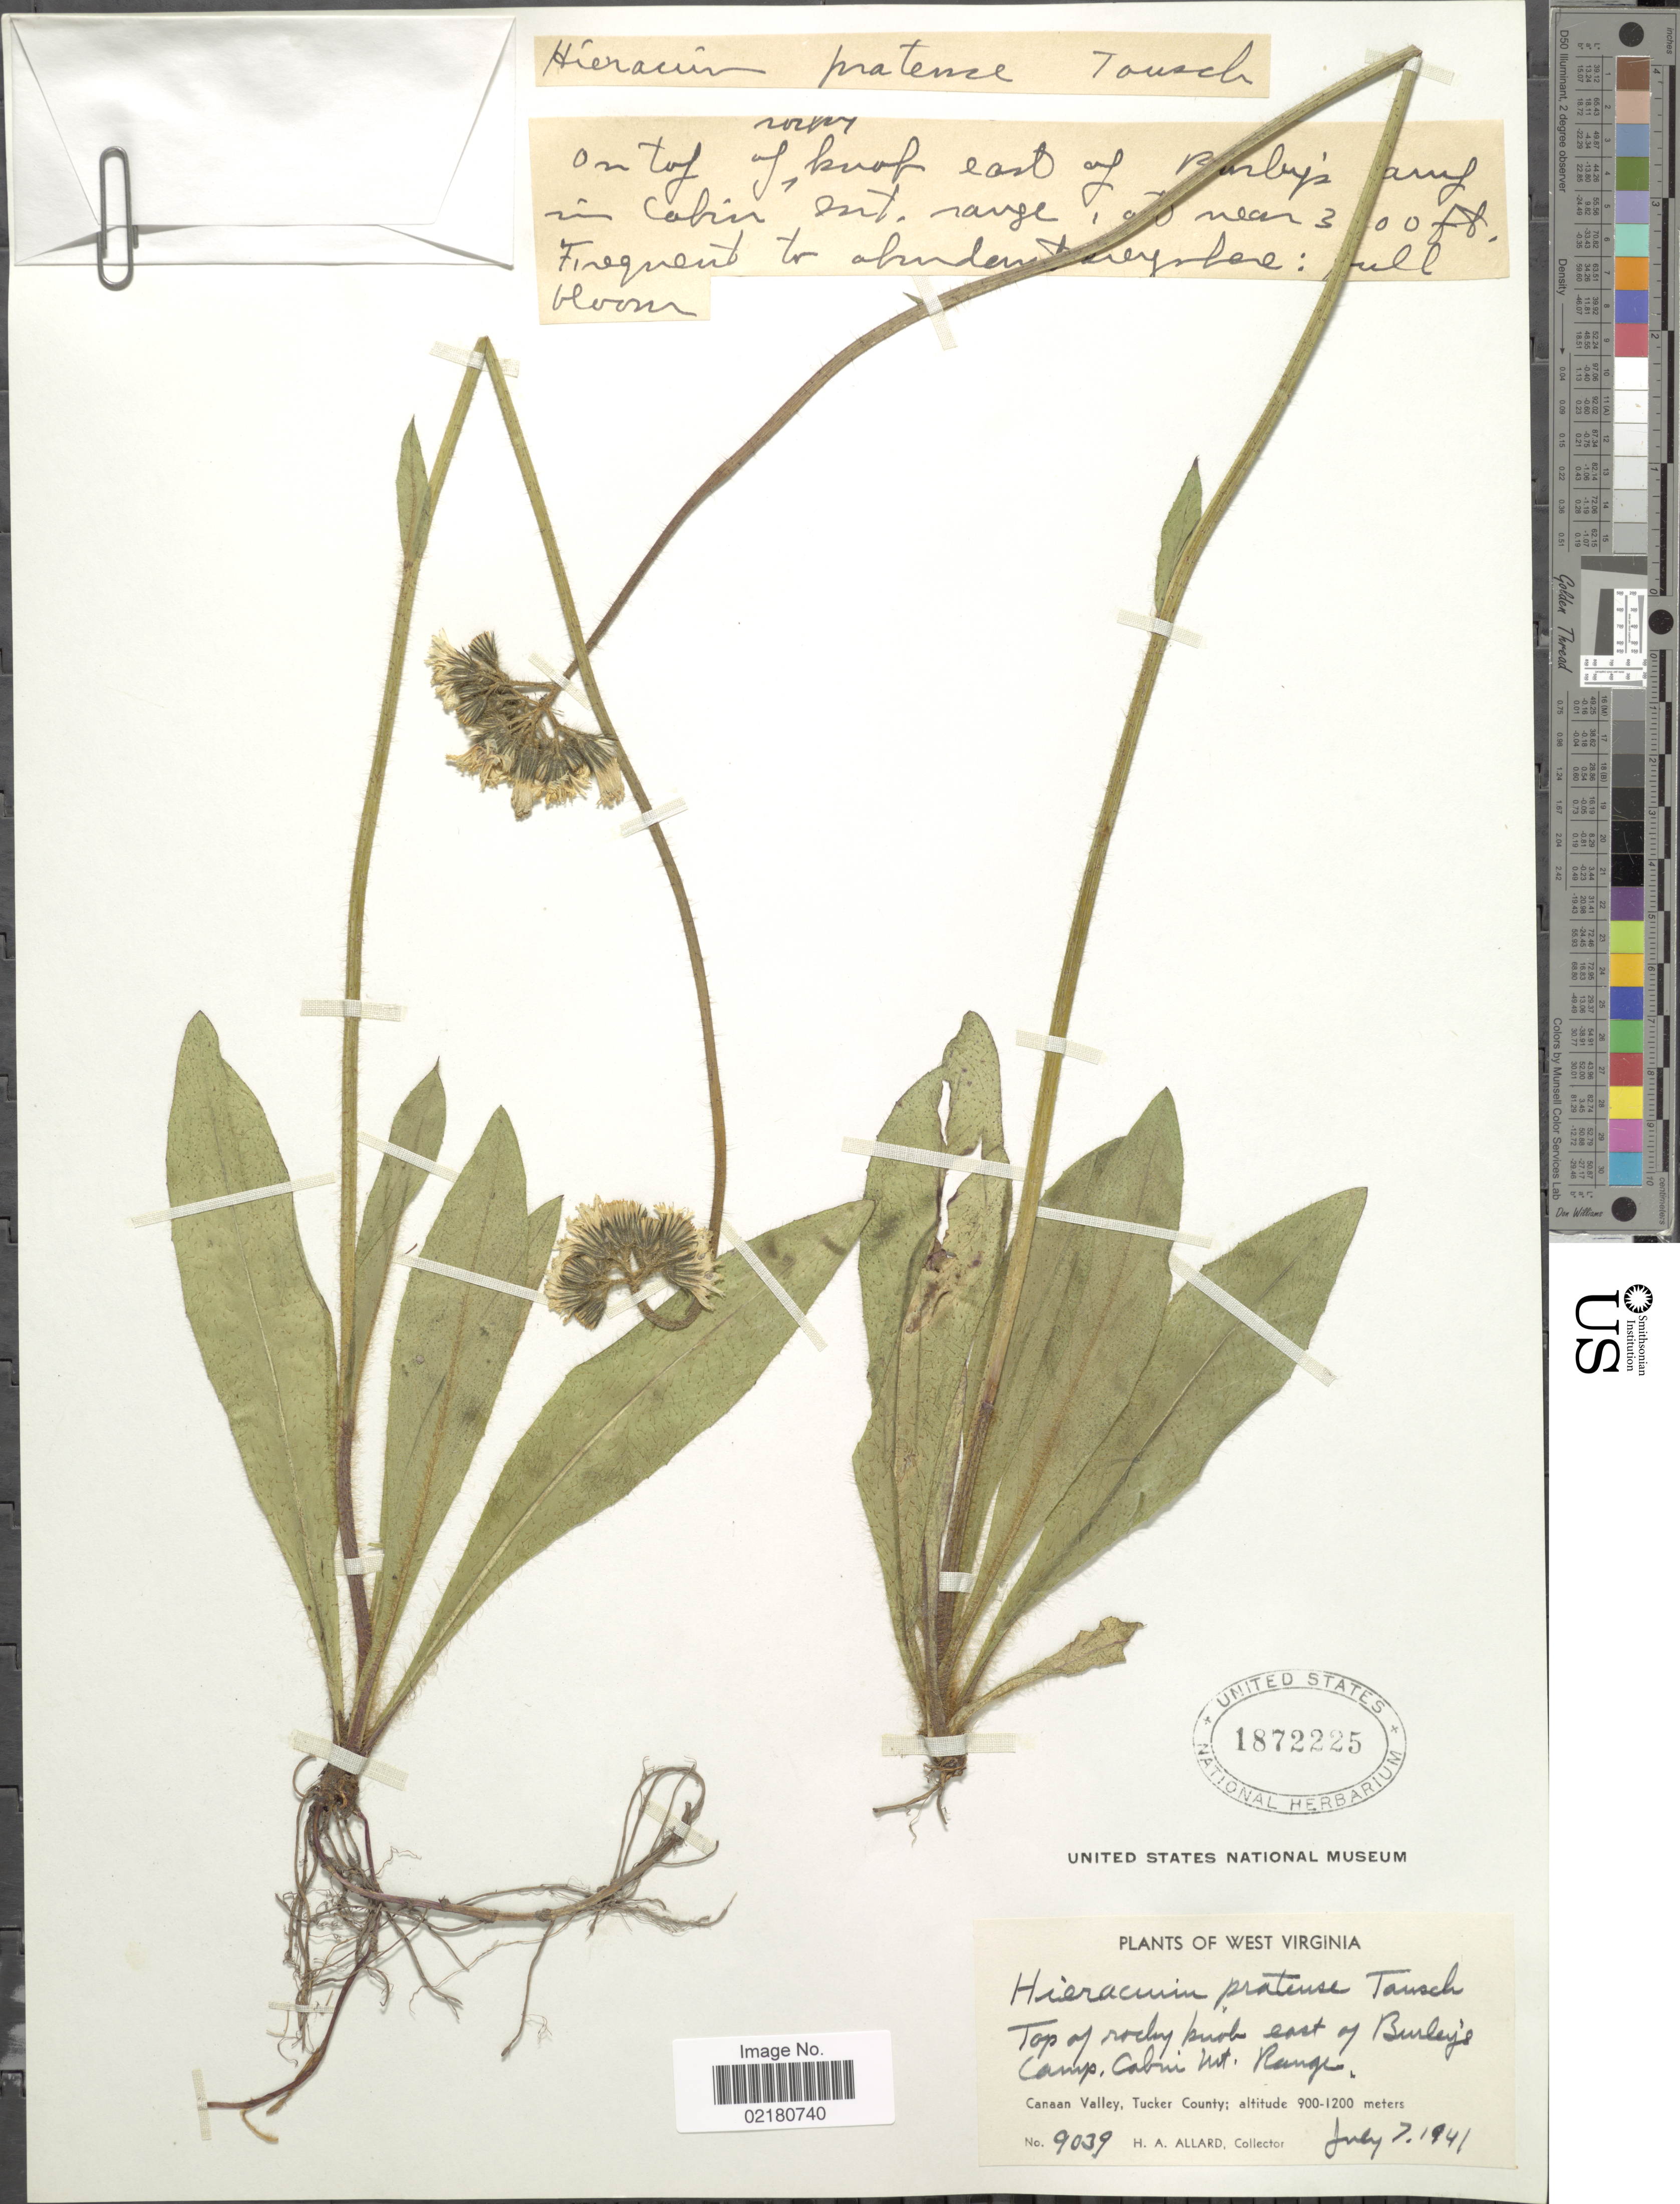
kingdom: Plantae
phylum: Tracheophyta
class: Magnoliopsida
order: Asterales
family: Asteraceae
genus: Pilosella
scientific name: Pilosella caespitosa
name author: (Dumort.) P. D. Sell & C. West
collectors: H. A. Allard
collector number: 9039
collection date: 1941-07-07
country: United States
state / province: West Virginia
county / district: Tucker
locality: Top of rocky knob East of Burley's Camp, Cabin Mt. Range,Canaan Valley, Tucker County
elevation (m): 900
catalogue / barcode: US 1872225